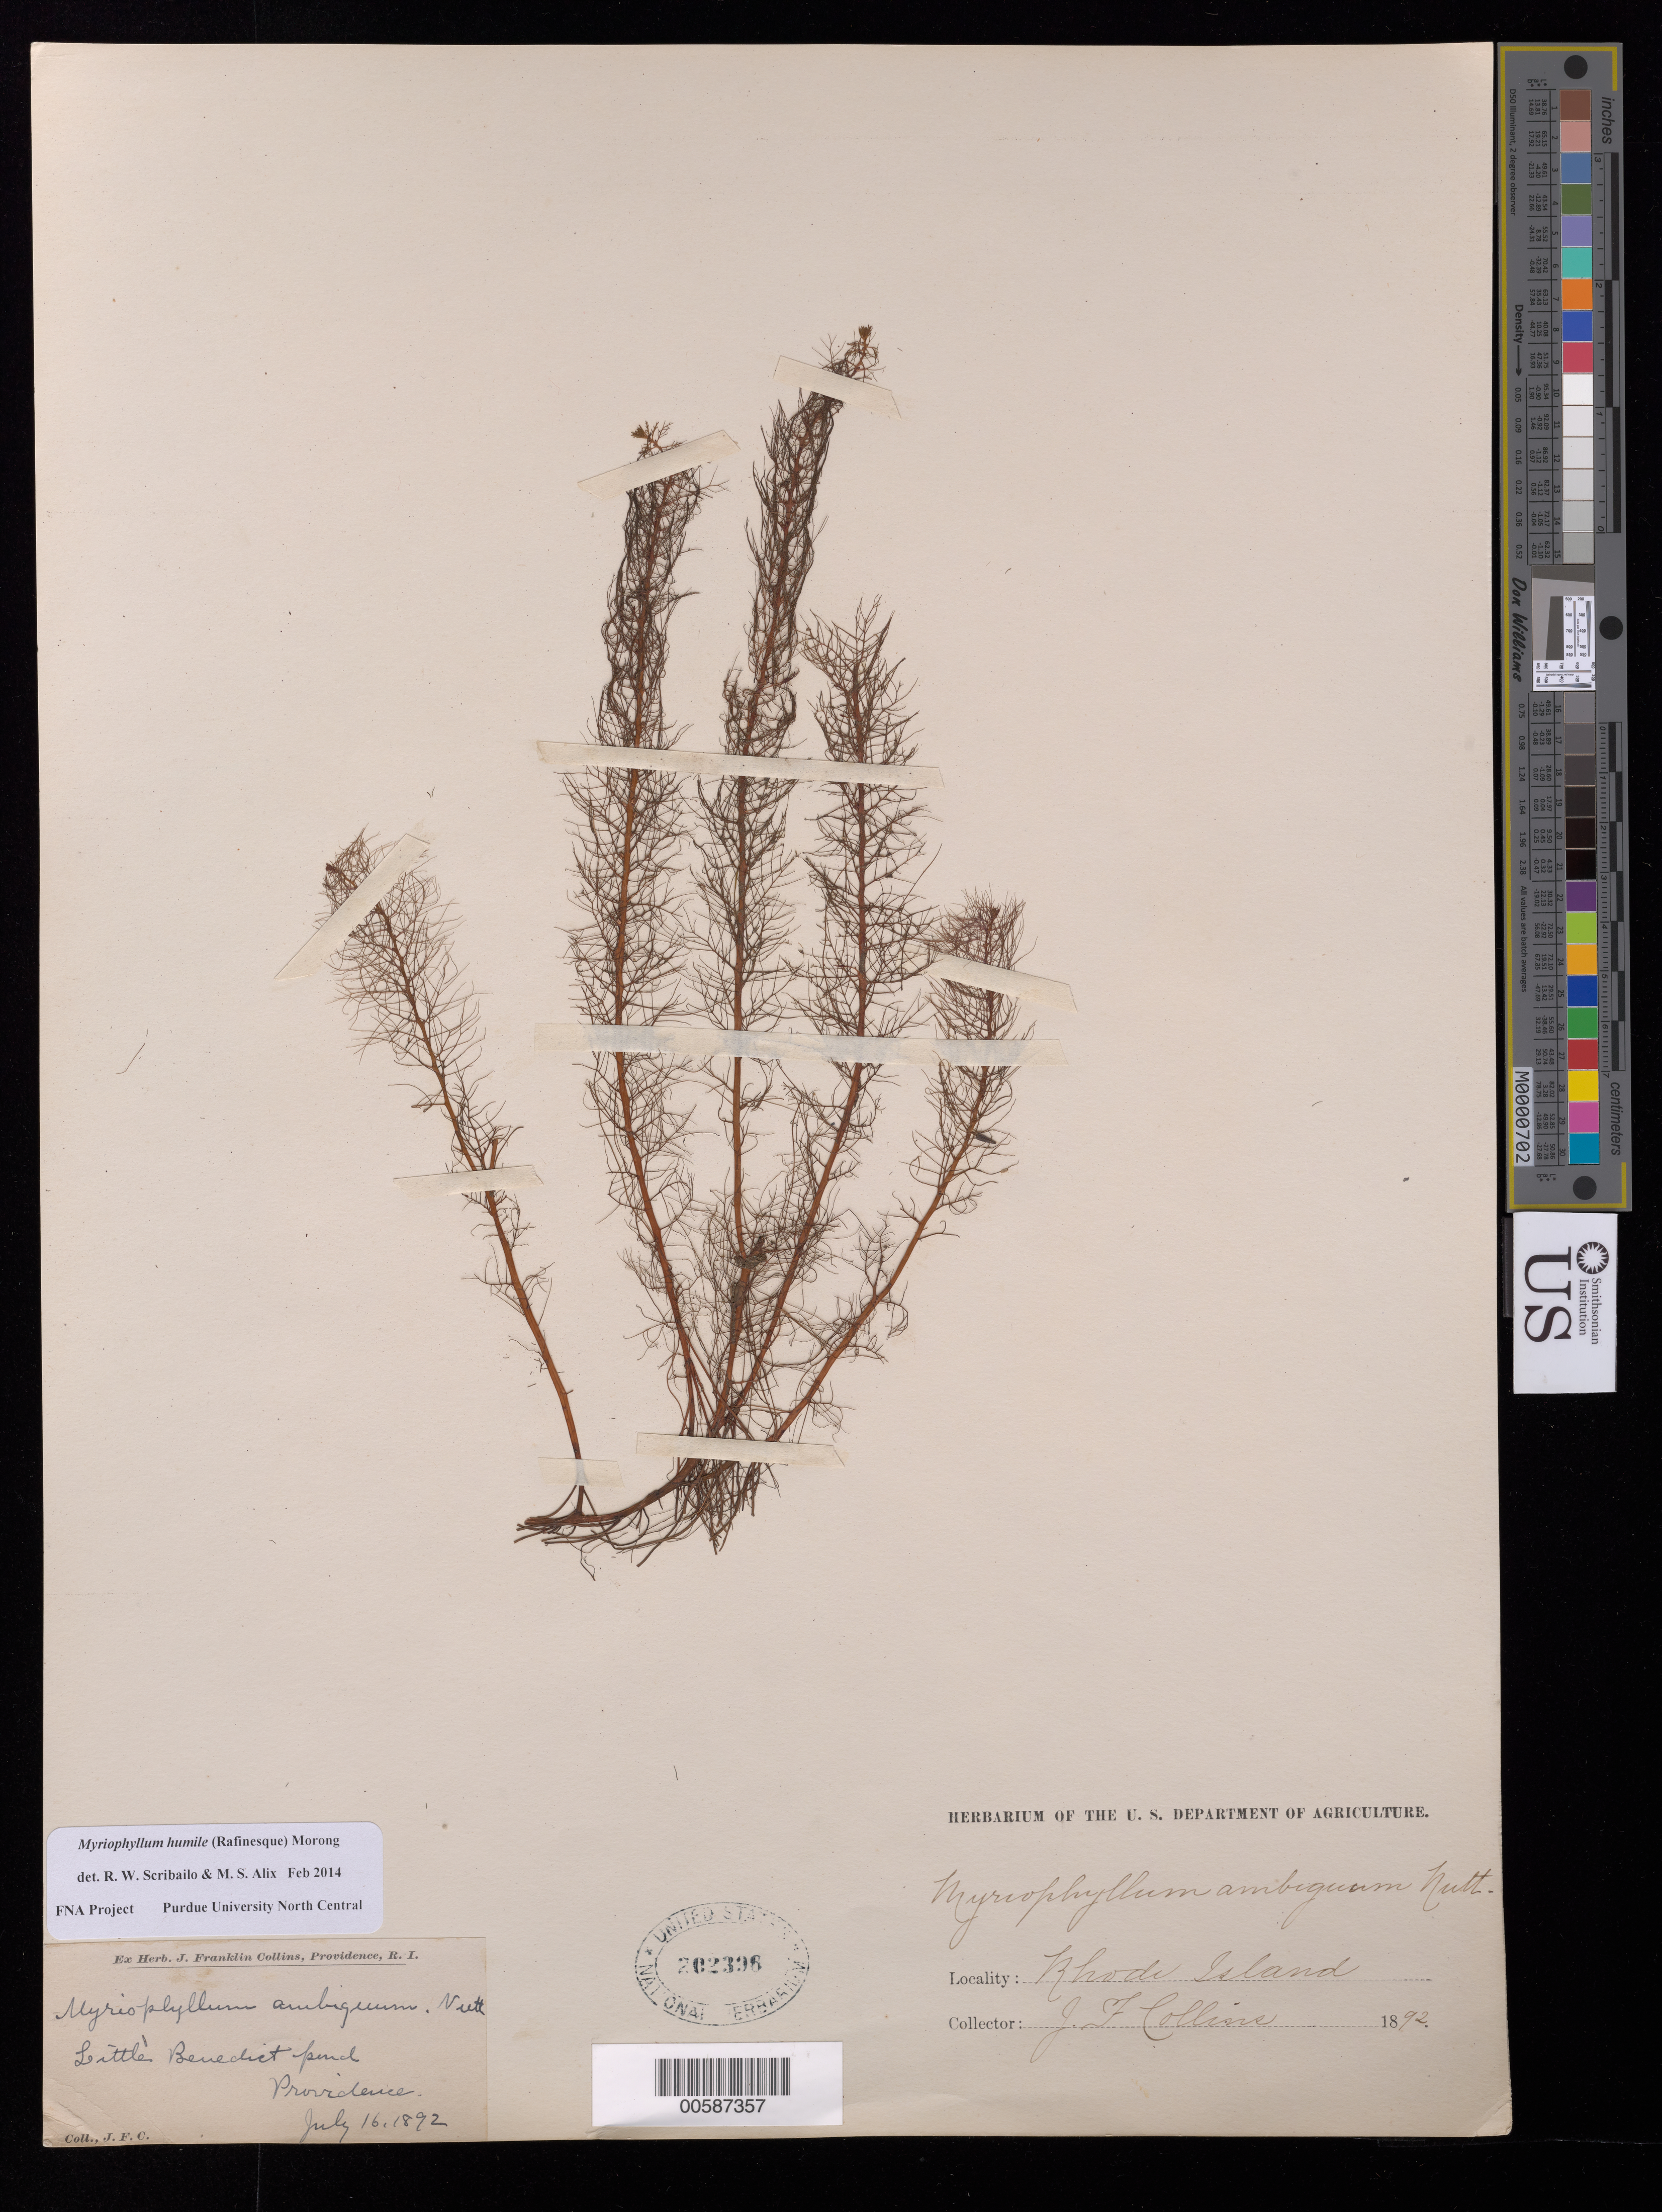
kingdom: Plantae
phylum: Tracheophyta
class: Magnoliopsida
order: Saxifragales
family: Haloragaceae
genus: Myriophyllum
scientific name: Myriophyllum humile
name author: (Raf.) Morong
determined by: Scribailo, R. W.; Alix, M. S.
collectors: J. Collins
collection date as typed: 16 Jul 1892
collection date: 1892-07-16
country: United States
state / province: Rhode Island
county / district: Providence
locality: Little Benedict Pond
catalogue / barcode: US 202396